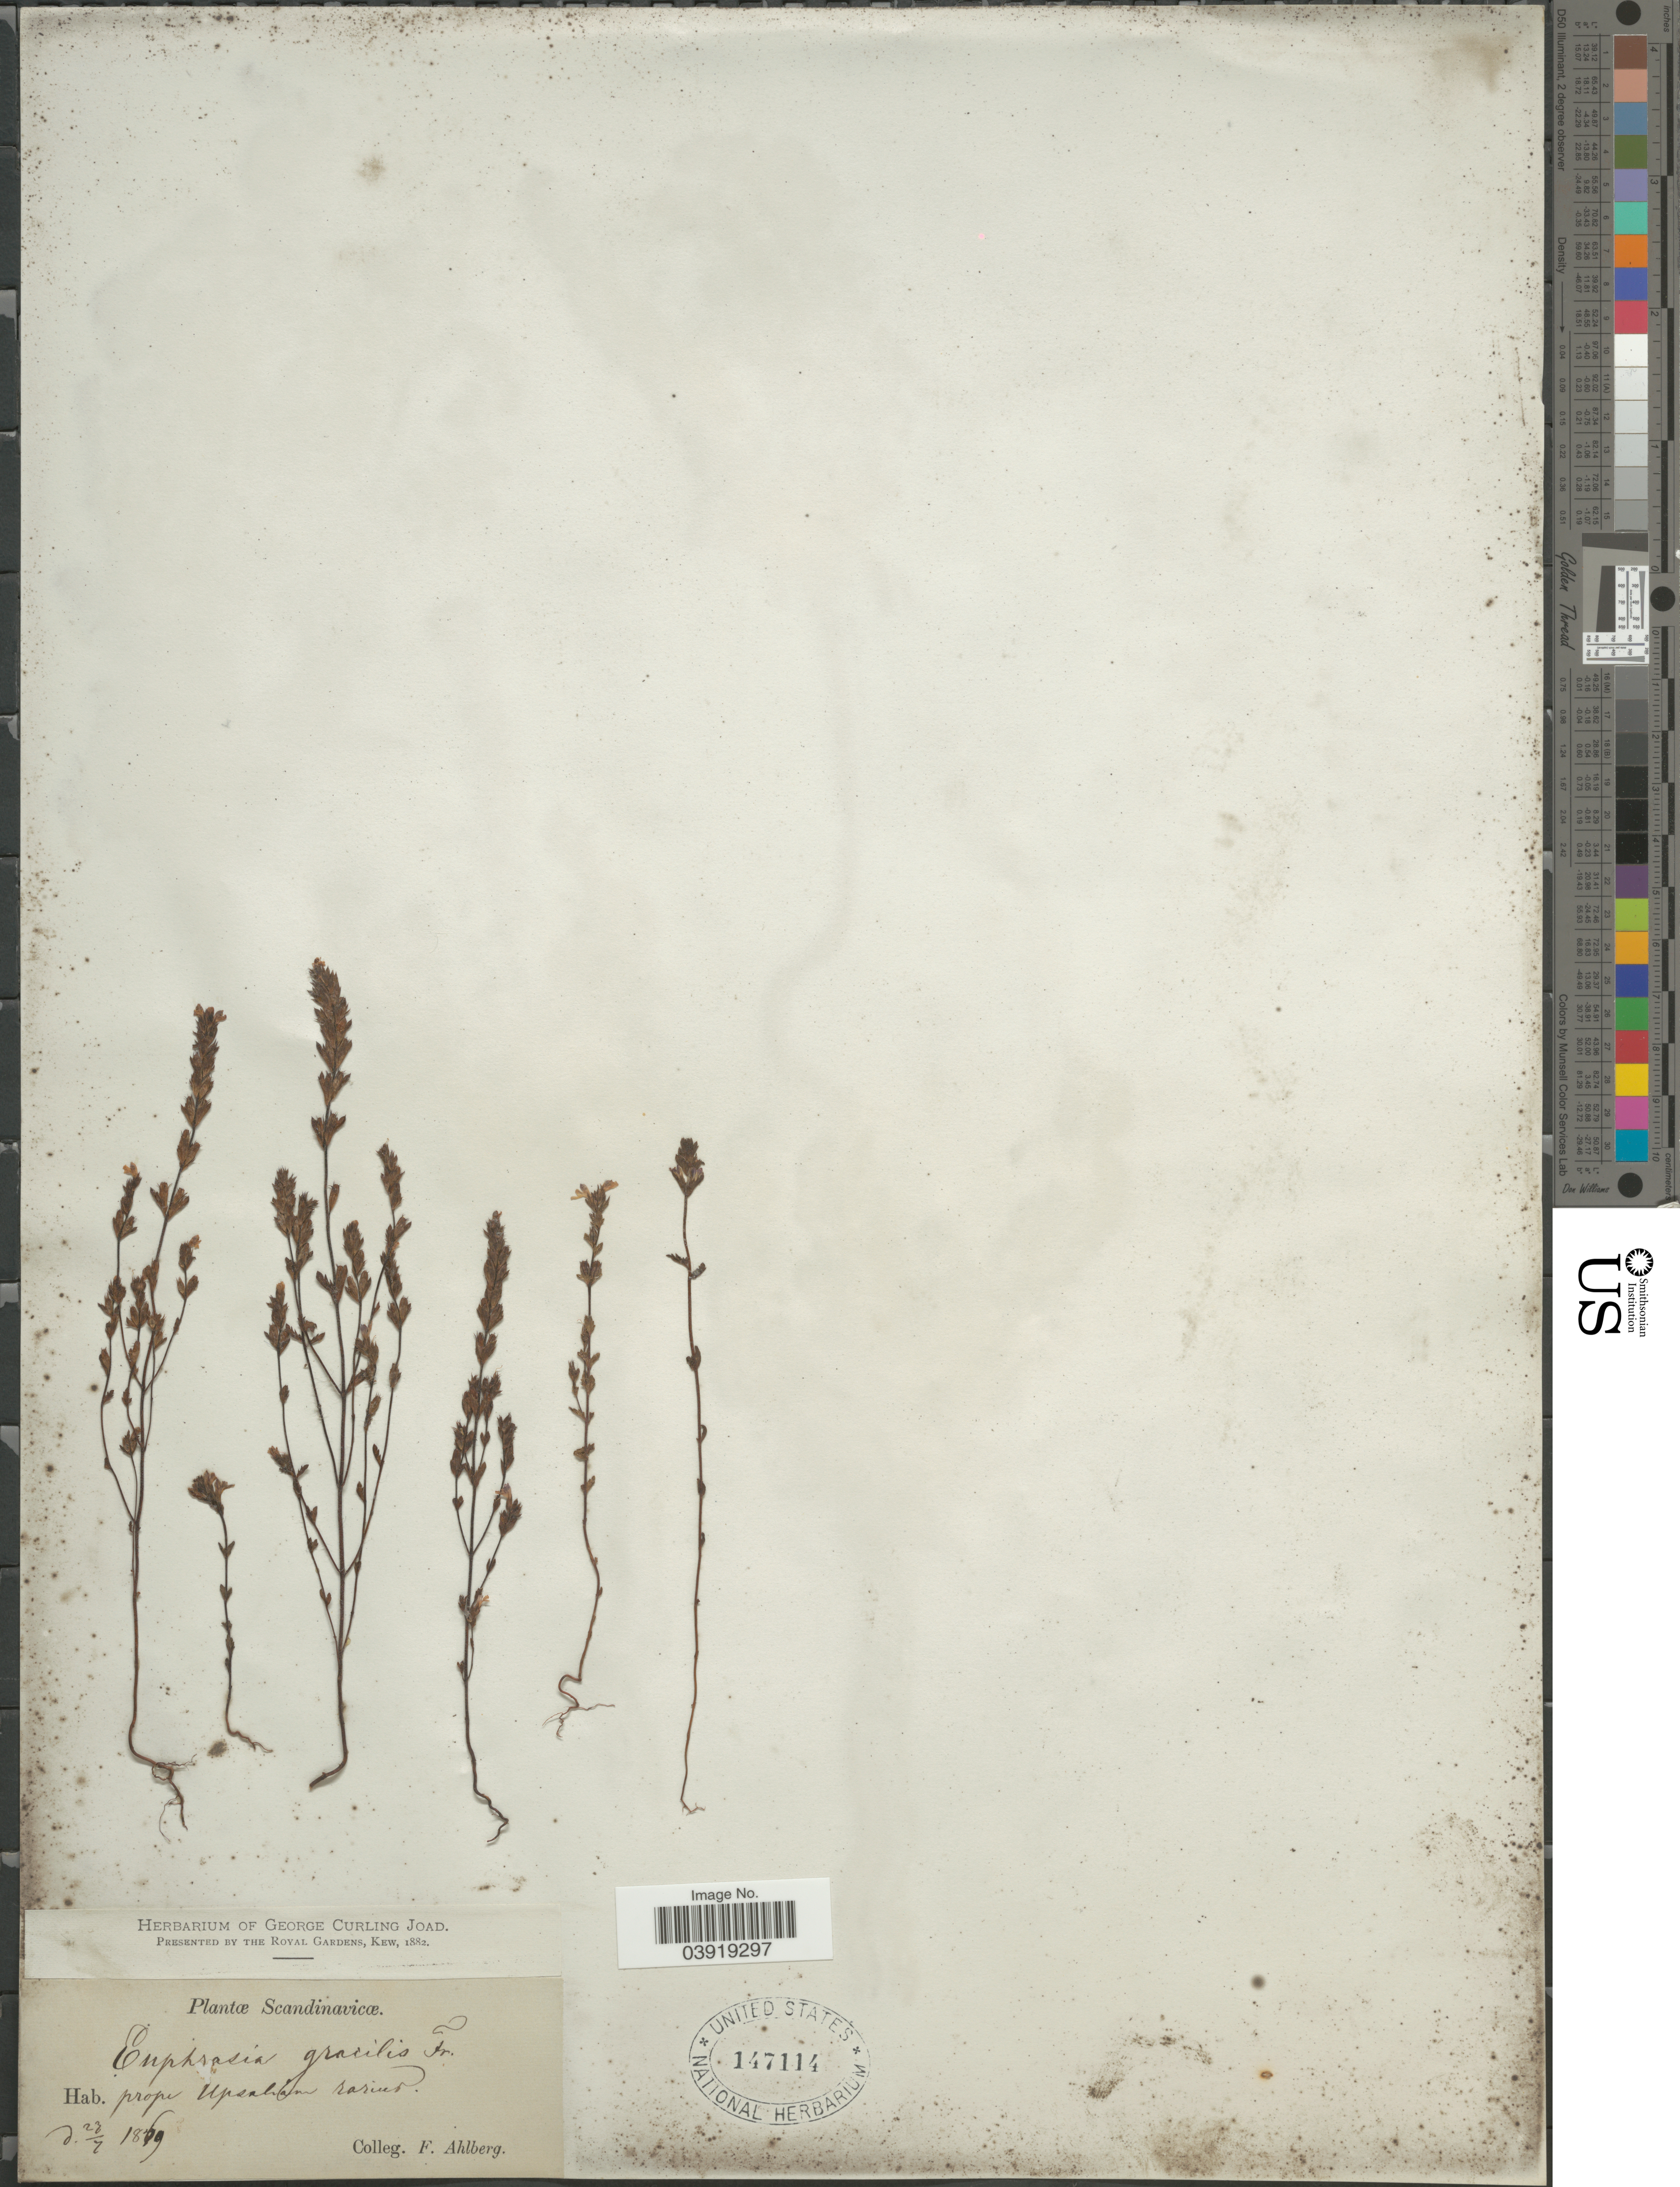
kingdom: Plantae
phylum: Tracheophyta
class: Magnoliopsida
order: Lamiales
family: Orobanchaceae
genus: Euphrasia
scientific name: Euphrasia gracilis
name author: (Fr.) Fr.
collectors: F. Ahlberg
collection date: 1869-07-23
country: Sweden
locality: Scandinavicæ, prope Upsaliam rarius.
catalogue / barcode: US 147114